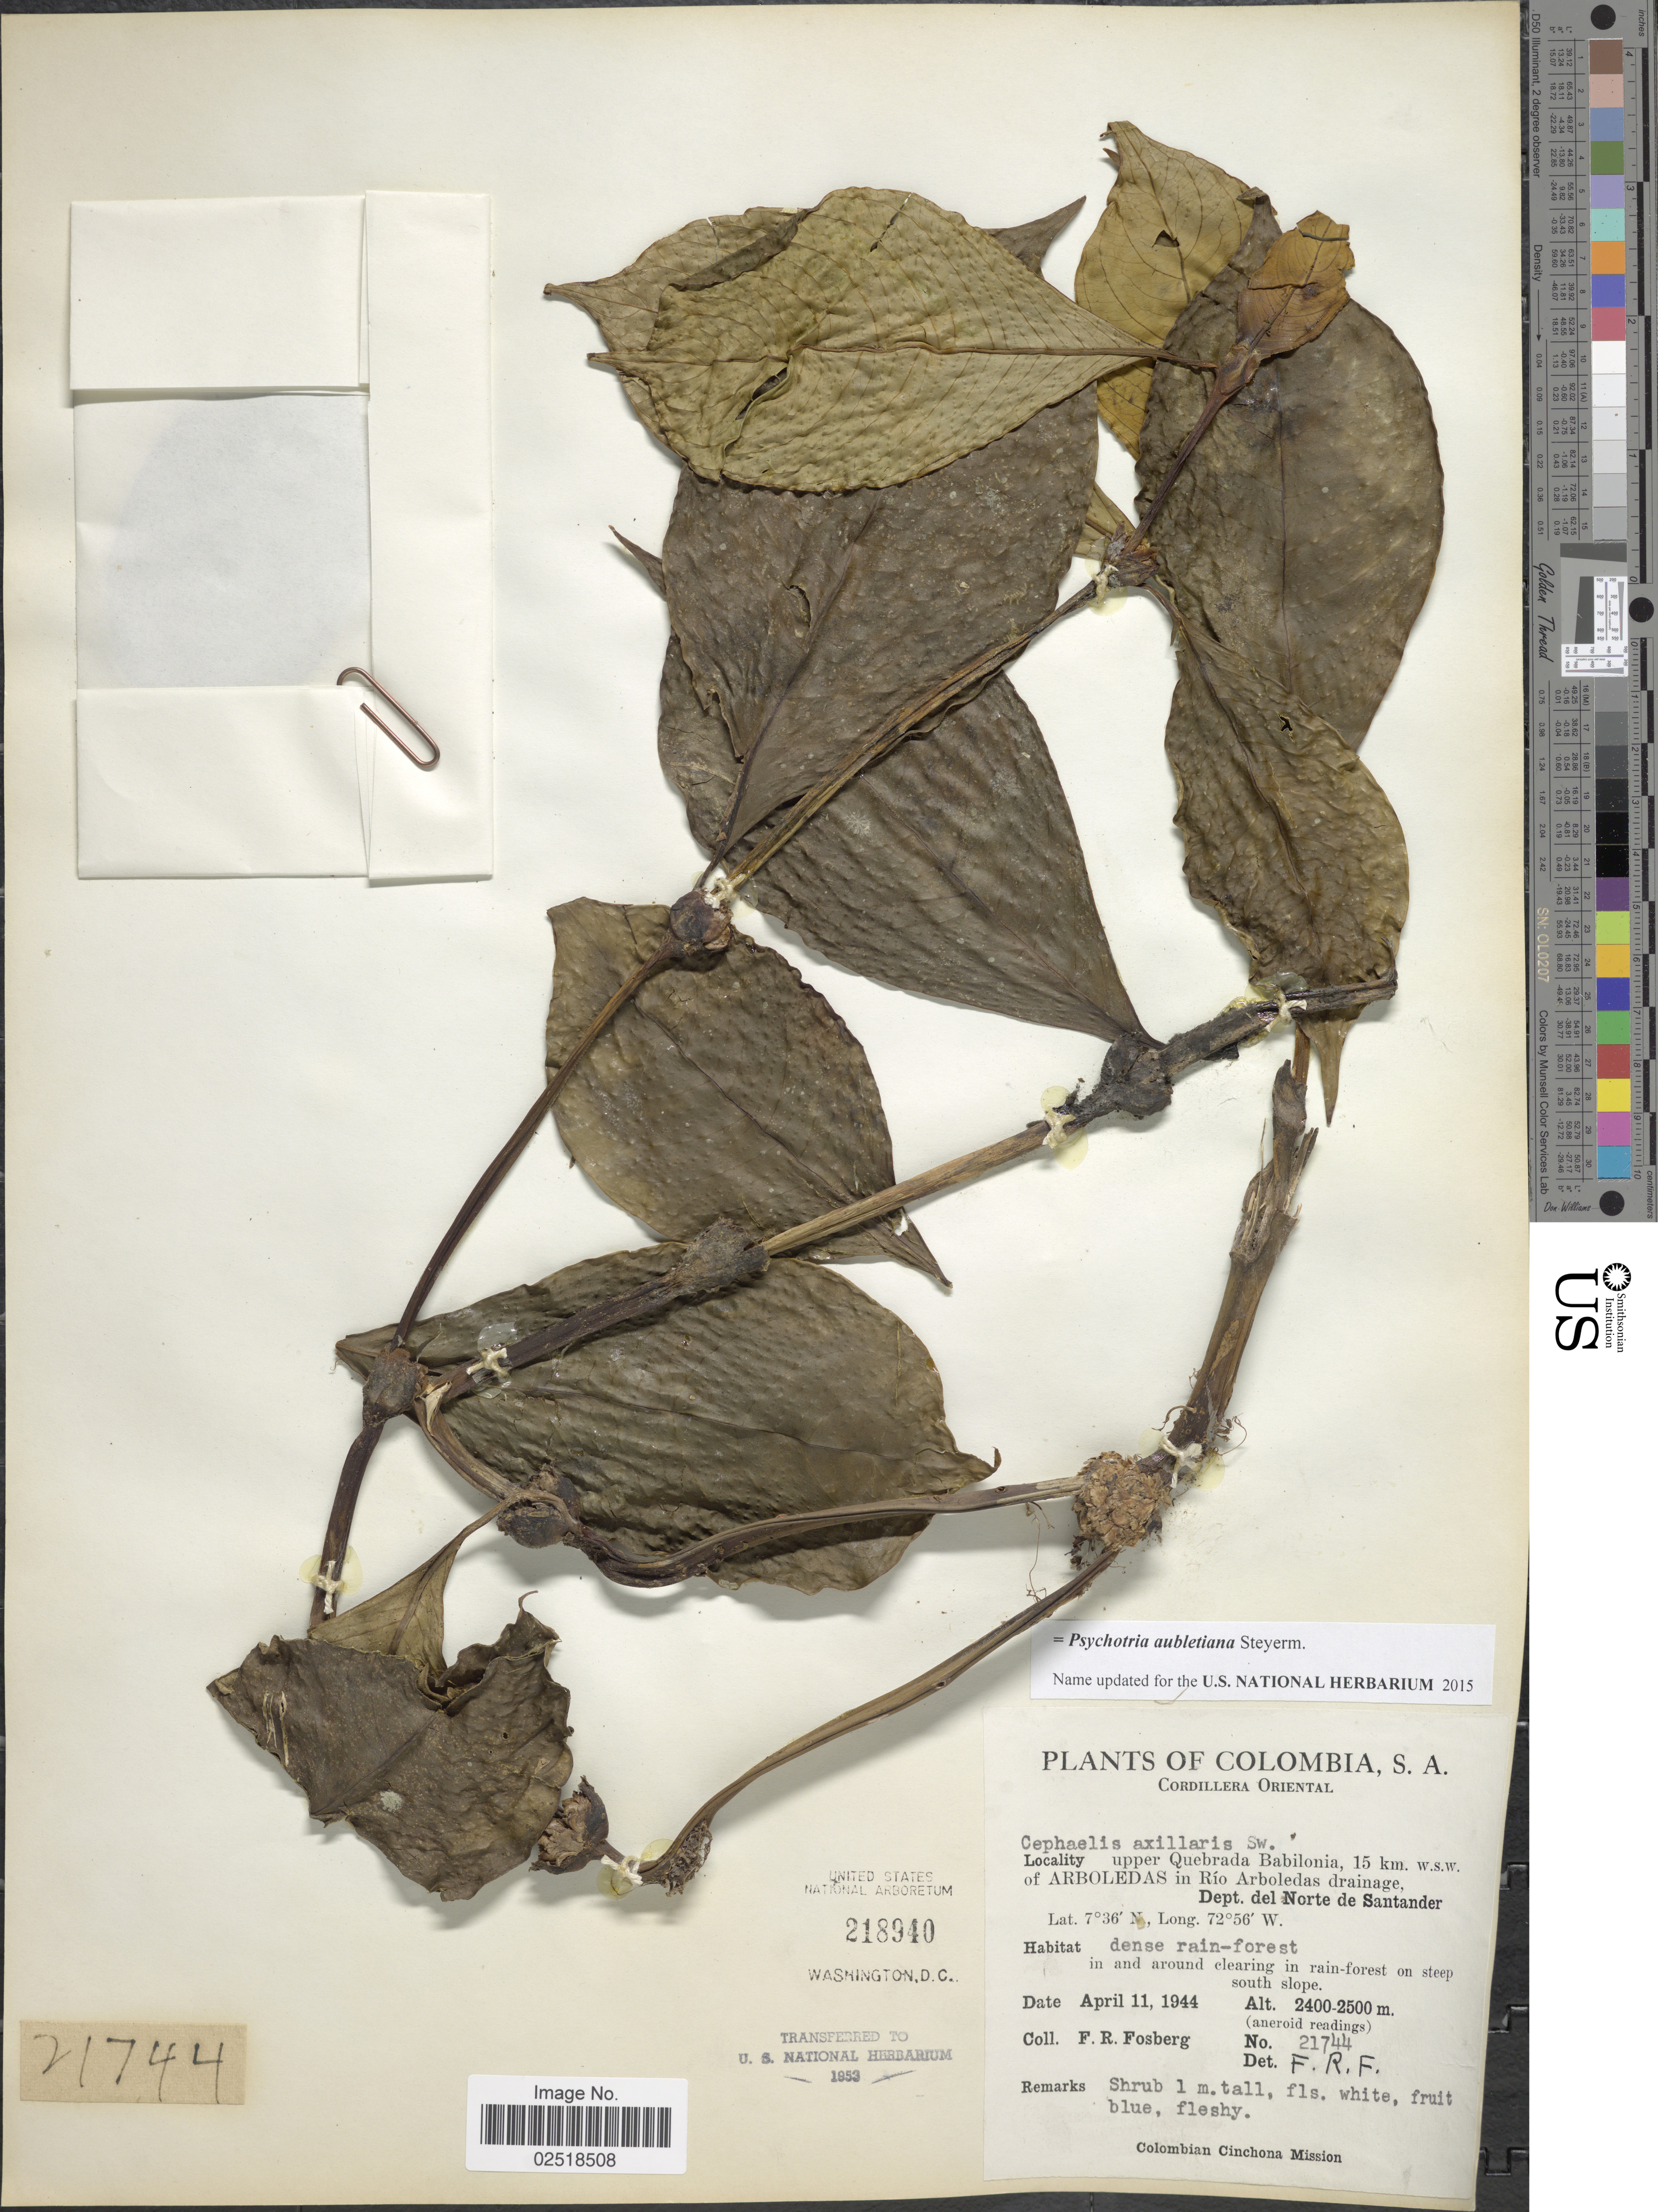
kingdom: Plantae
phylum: Tracheophyta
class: Magnoliopsida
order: Gentianales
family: Rubiaceae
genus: Psychotria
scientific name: Psychotria aubletiana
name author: Steyerm.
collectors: F. R. Fosberg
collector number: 21744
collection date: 1944-04-11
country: Colombia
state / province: Norte de Santander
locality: Cordillera Oriental, upper Quebrada Babilonia, 15 km w.s.w. of Arboledas in Río Arboledas drainage, Dept. del Norte de Santander, dense rain-forest, in and around clearing in rain-forest on steep south slope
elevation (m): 2400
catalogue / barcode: US 218940